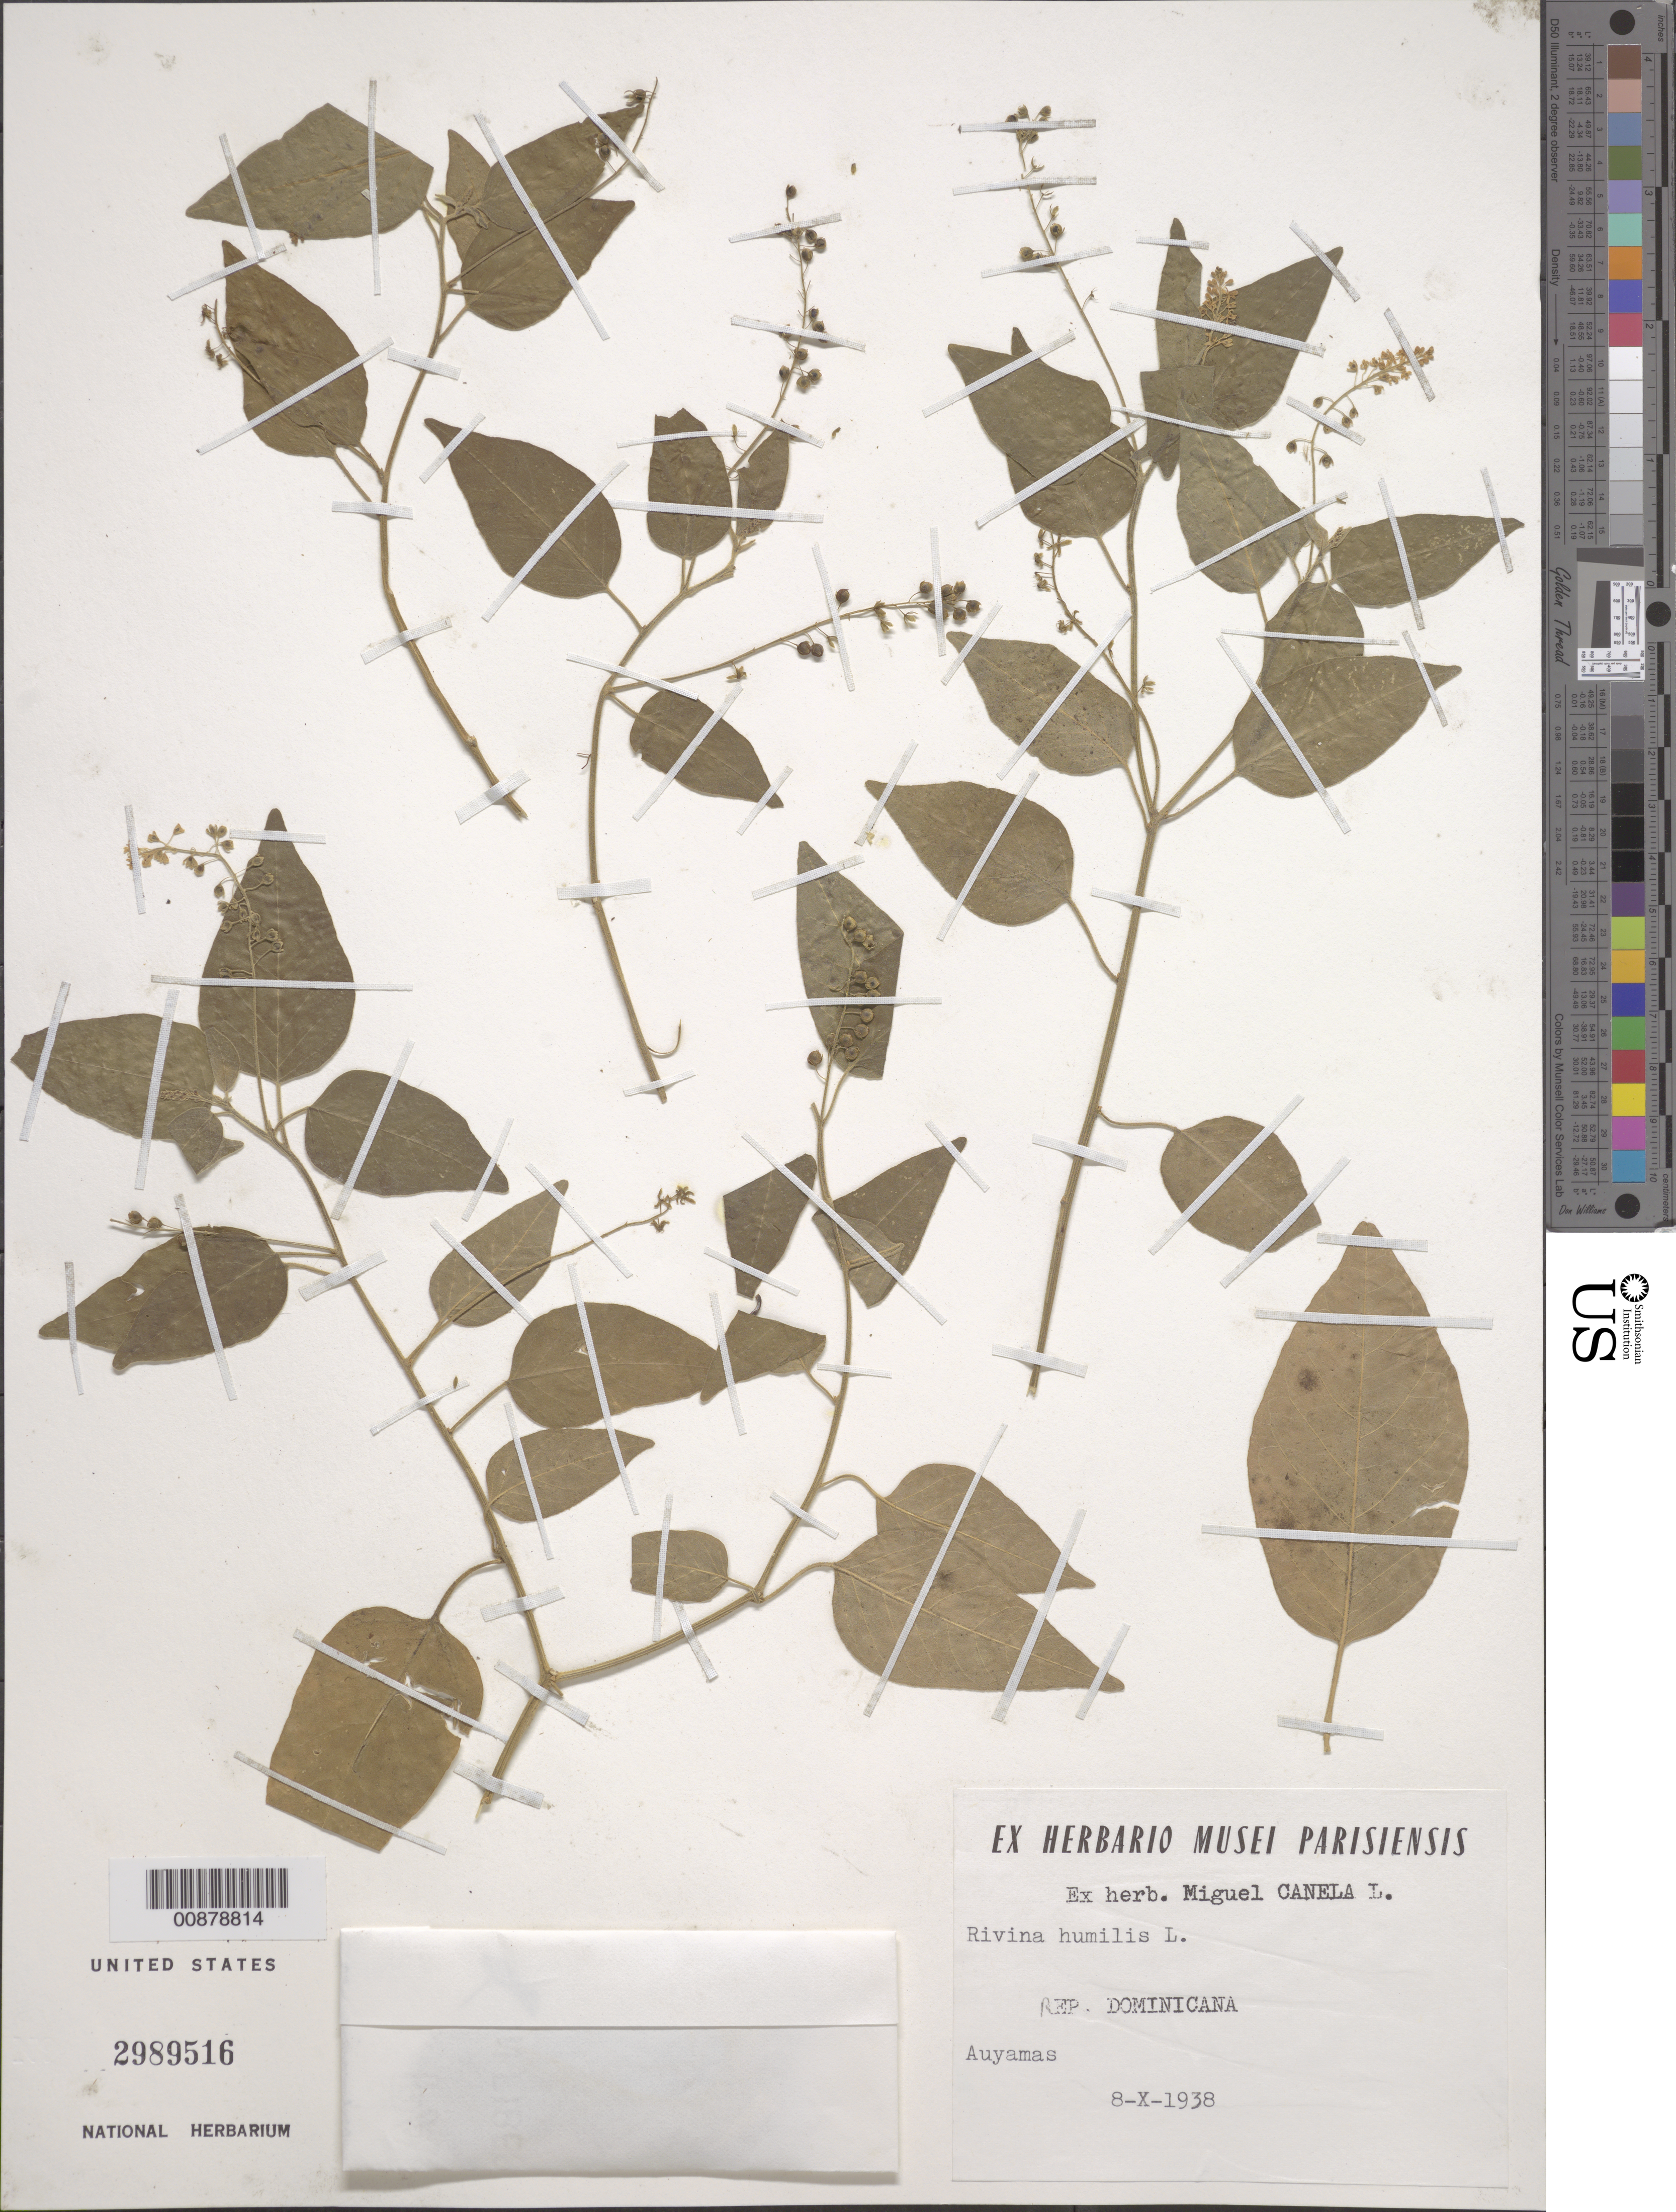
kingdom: Plantae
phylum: Tracheophyta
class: Magnoliopsida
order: Caryophyllales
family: Phytolaccaceae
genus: Rivina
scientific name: Rivina humilis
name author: L.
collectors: M. Canela Lazaro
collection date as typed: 08 Oct 1938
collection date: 1938-10-08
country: Dominican Republic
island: Hispaniola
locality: Auyamas.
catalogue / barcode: US 2989516